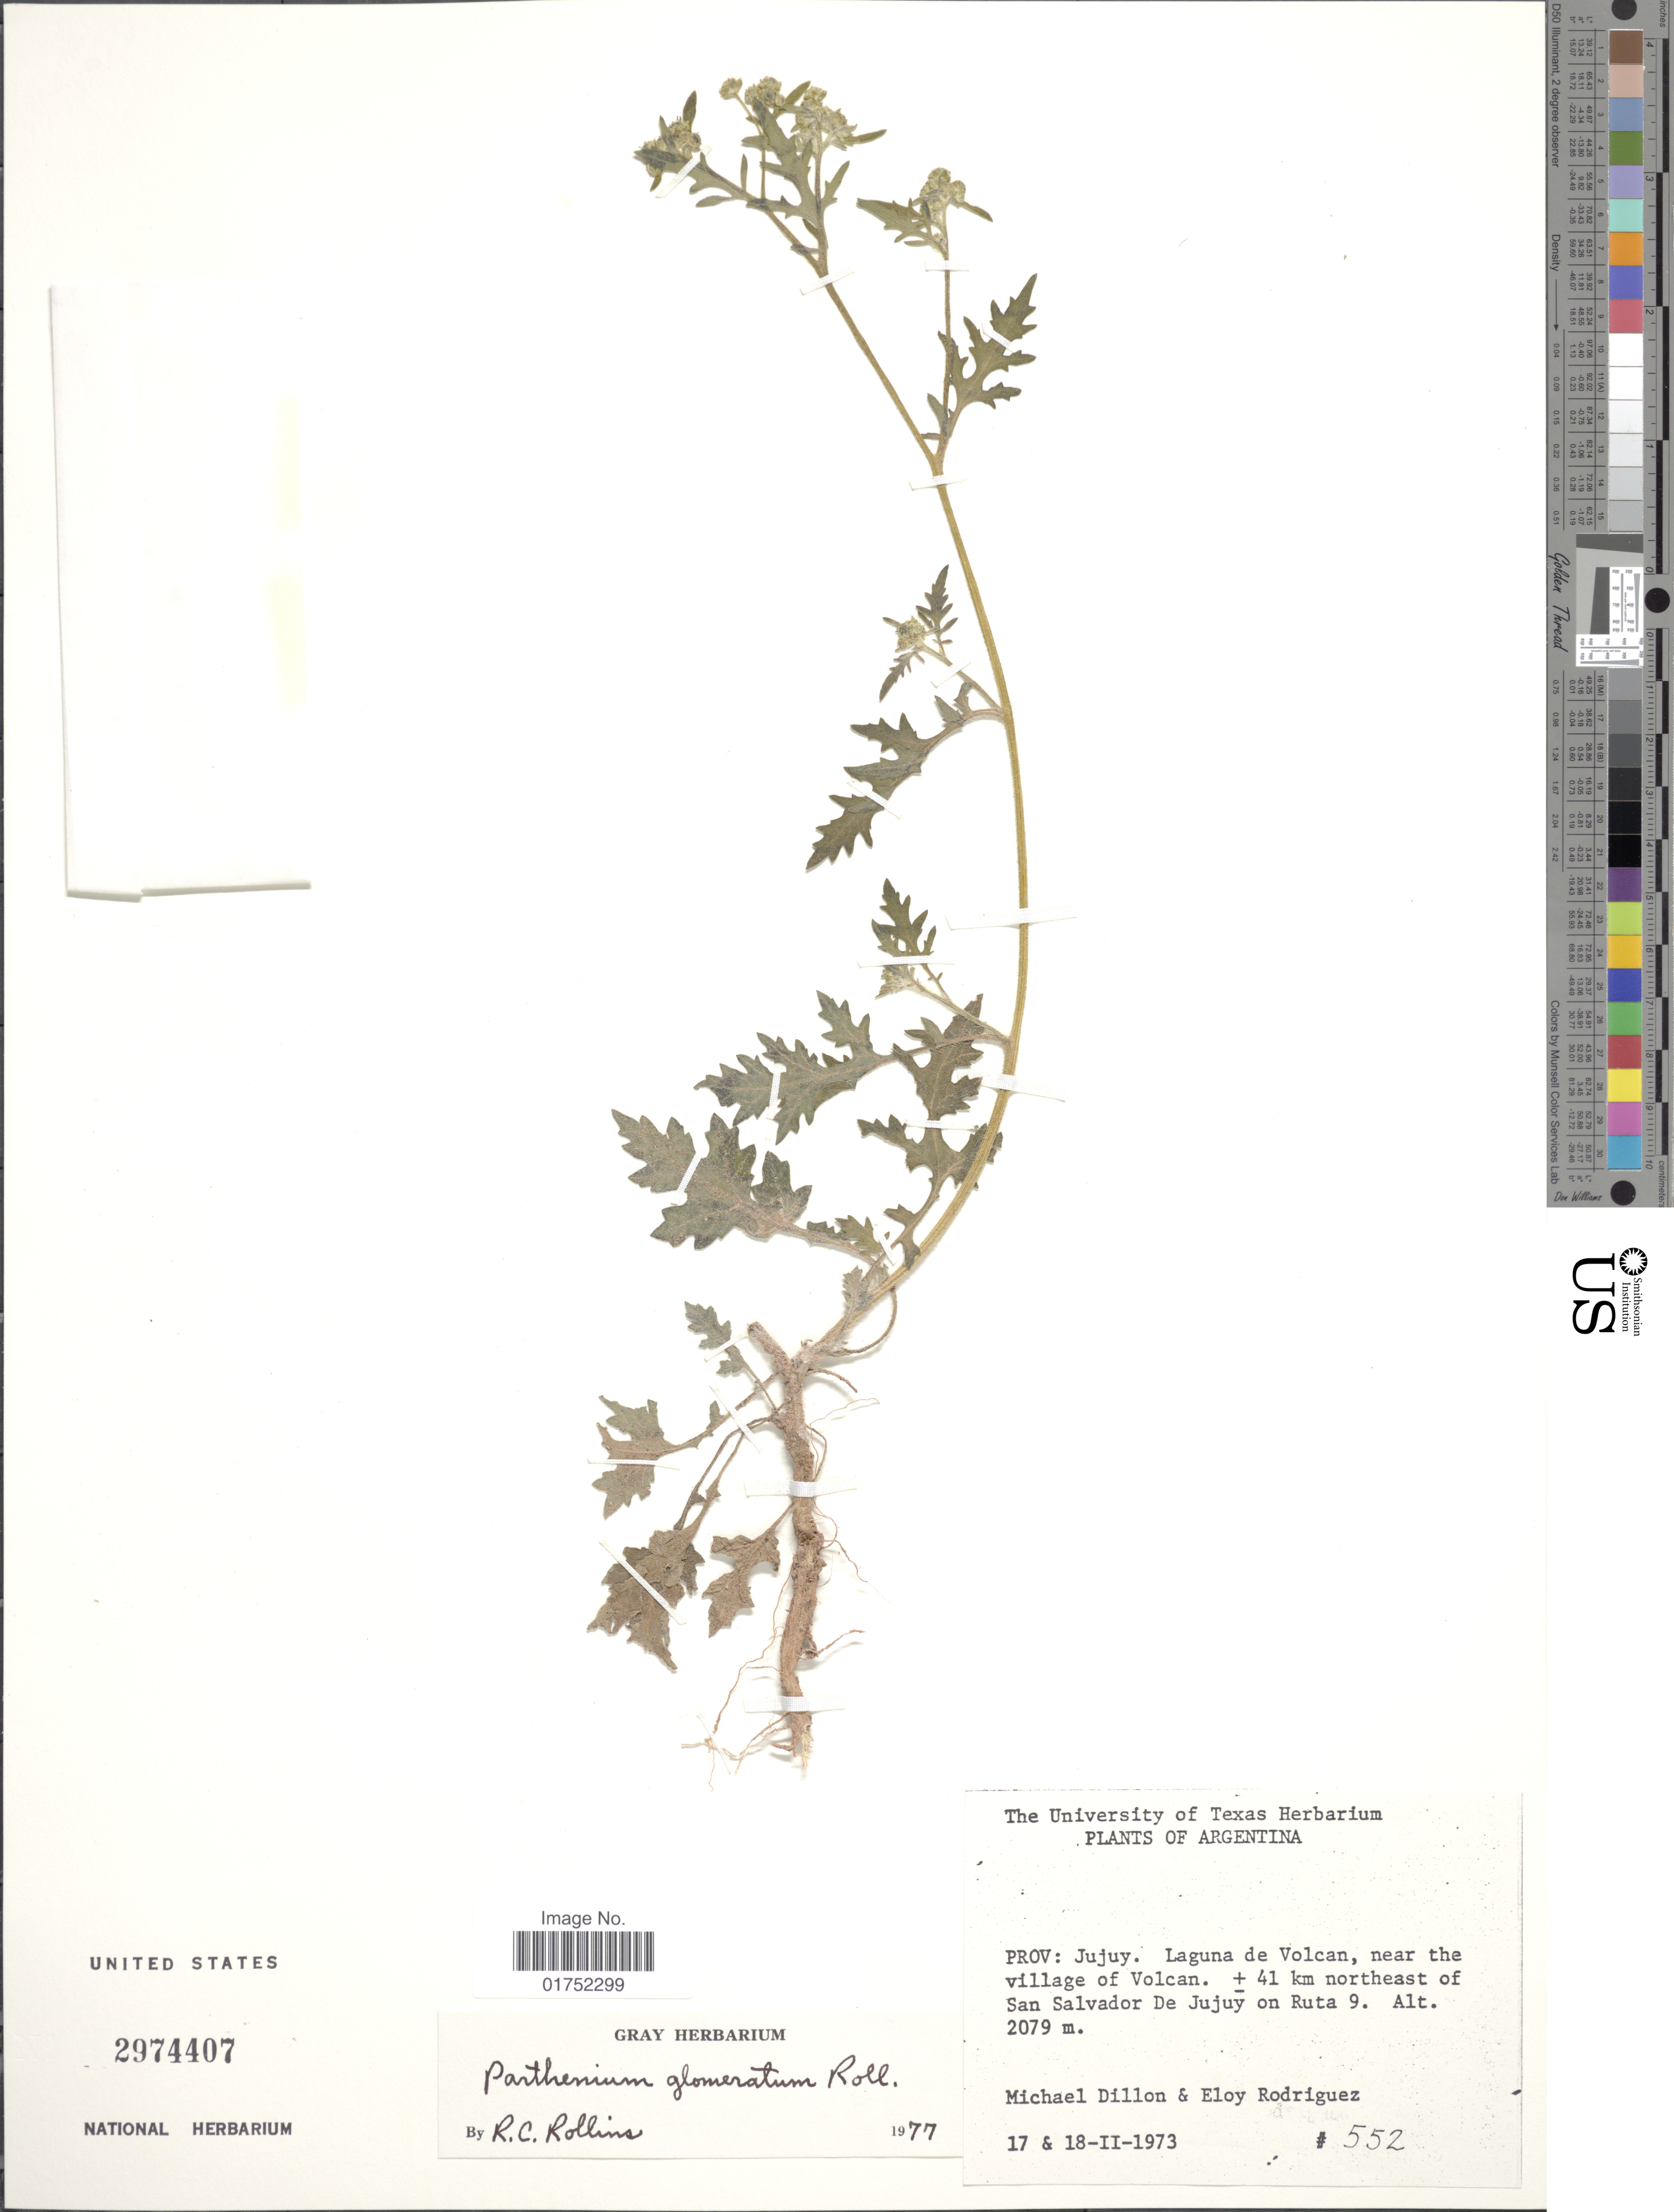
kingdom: Plantae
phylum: Tracheophyta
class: Magnoliopsida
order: Asterales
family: Asteraceae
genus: Parthenium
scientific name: Parthenium glomeratum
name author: Roll.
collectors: M. O. Dillon & E. Rodriguez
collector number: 552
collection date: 1973-02-17/1973-02-18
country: Argentina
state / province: Jujuy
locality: Laguna de Volcan, near the village of Volcan, ± 41 km northeast of San Salvador de Jujuy on Ruta 9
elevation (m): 2079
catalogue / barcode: US 2974407